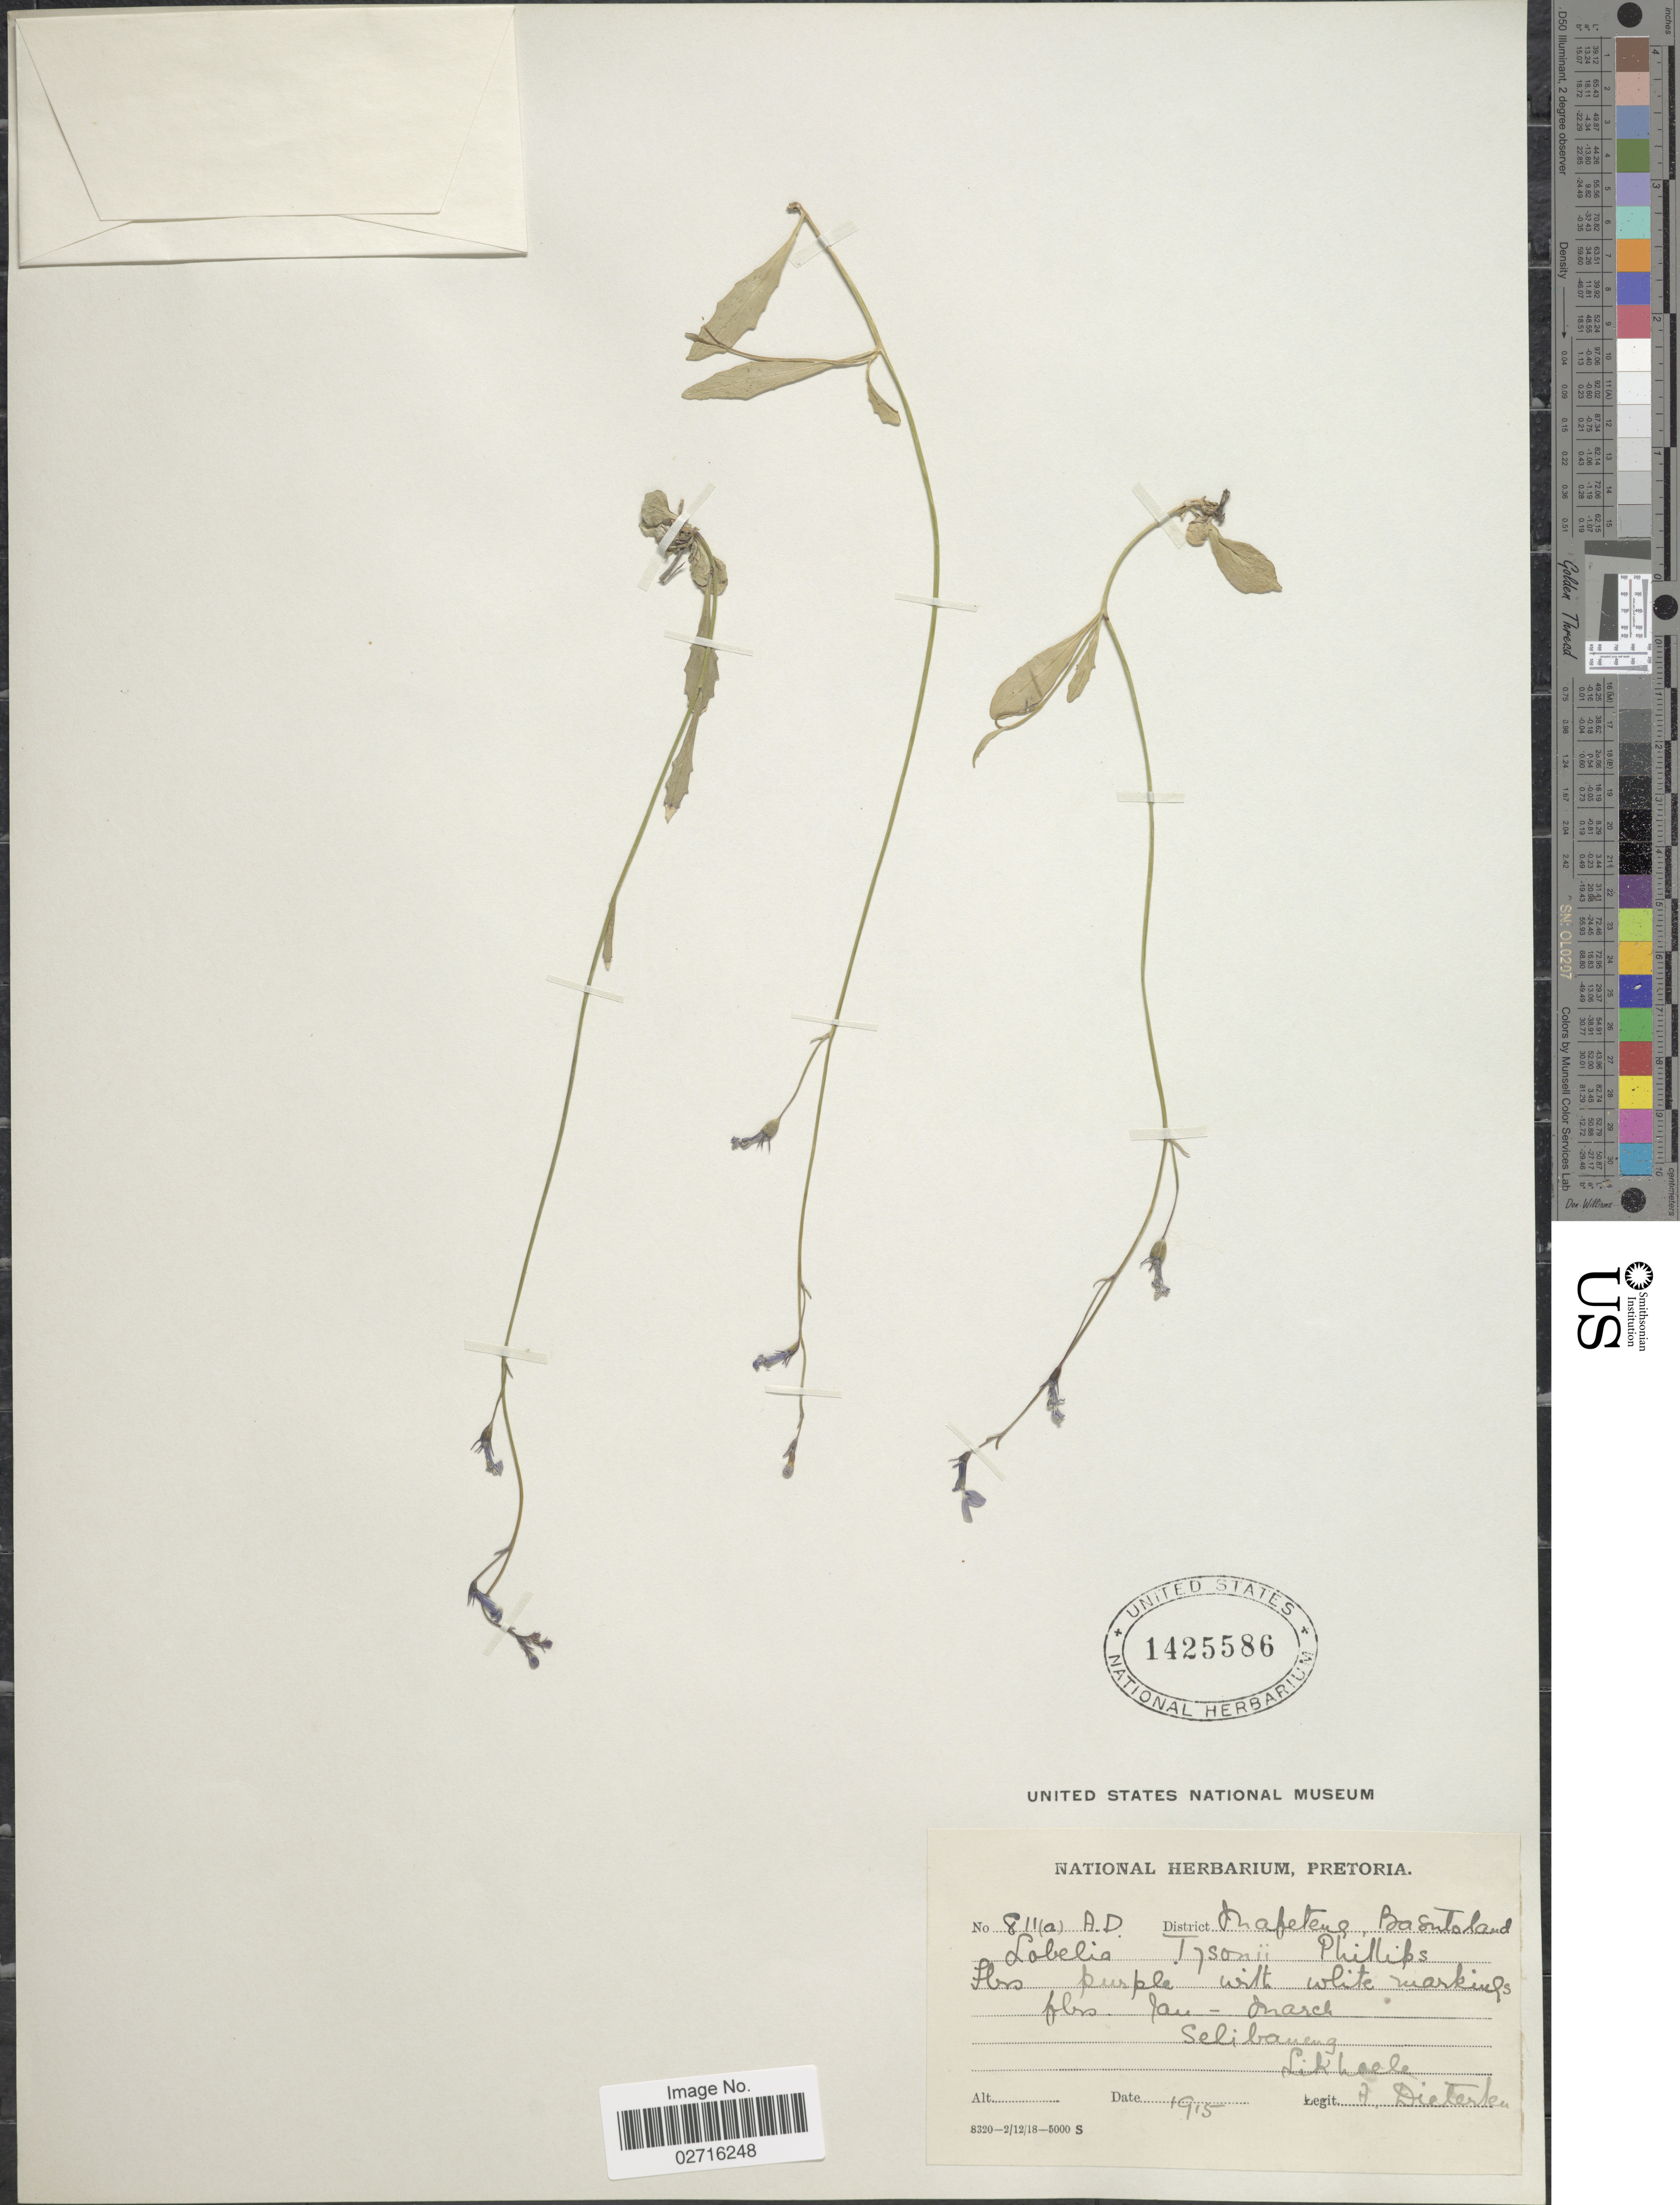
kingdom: Plantae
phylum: Tracheophyta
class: Magnoliopsida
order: Asterales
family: Campanulaceae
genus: Lobelia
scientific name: Lobelia tysonii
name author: E. Phillips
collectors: J. Dieterle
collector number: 8119 (a) A.D.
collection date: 1915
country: Lesotho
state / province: Mafeteng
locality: District Mafeteng, Basutoland, Selibaneng, Likhaele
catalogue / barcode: US 1425586